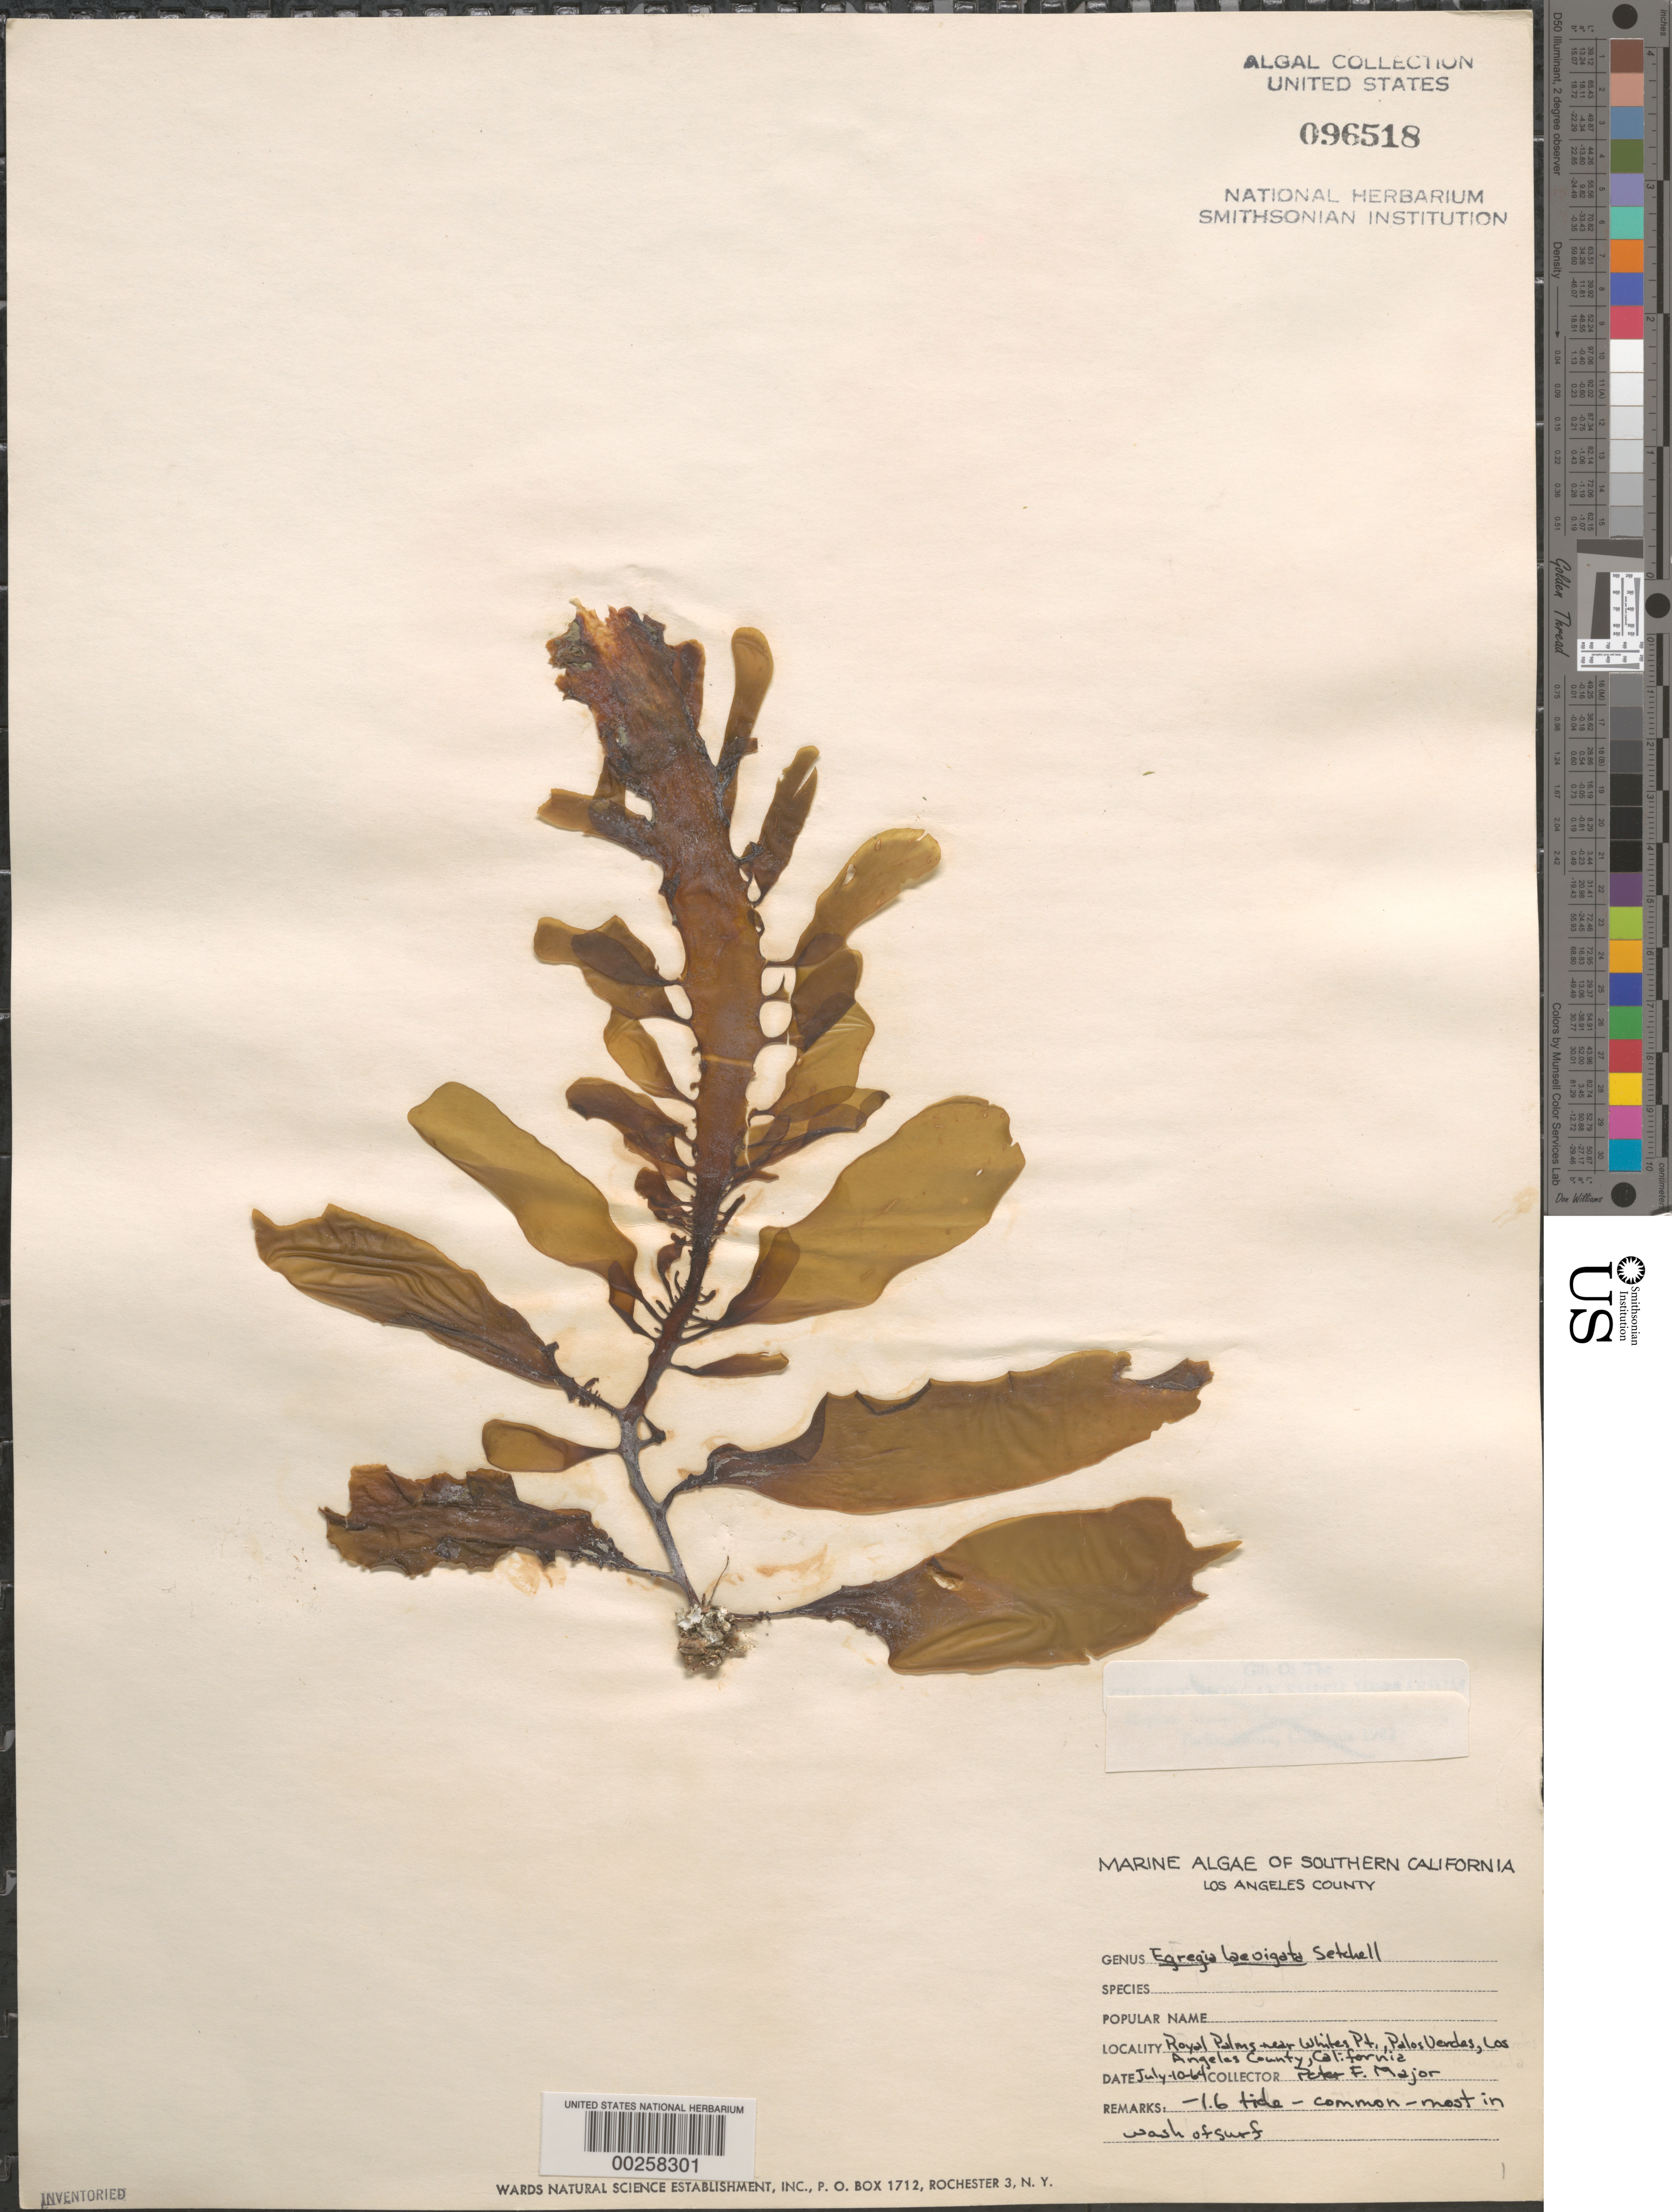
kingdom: Chromista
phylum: Ochrophyta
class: Phaeophyceae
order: Laminariales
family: Lessoniaceae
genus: Egregia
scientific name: Egregia menziesii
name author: (Turner) Aresch.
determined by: Algae name updating Project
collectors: P. Major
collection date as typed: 10 Jul 1964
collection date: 1964-07-10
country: United States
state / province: California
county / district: Los Angeles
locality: Royal Palms, near White's Point, Palos Verdes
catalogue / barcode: US 96518